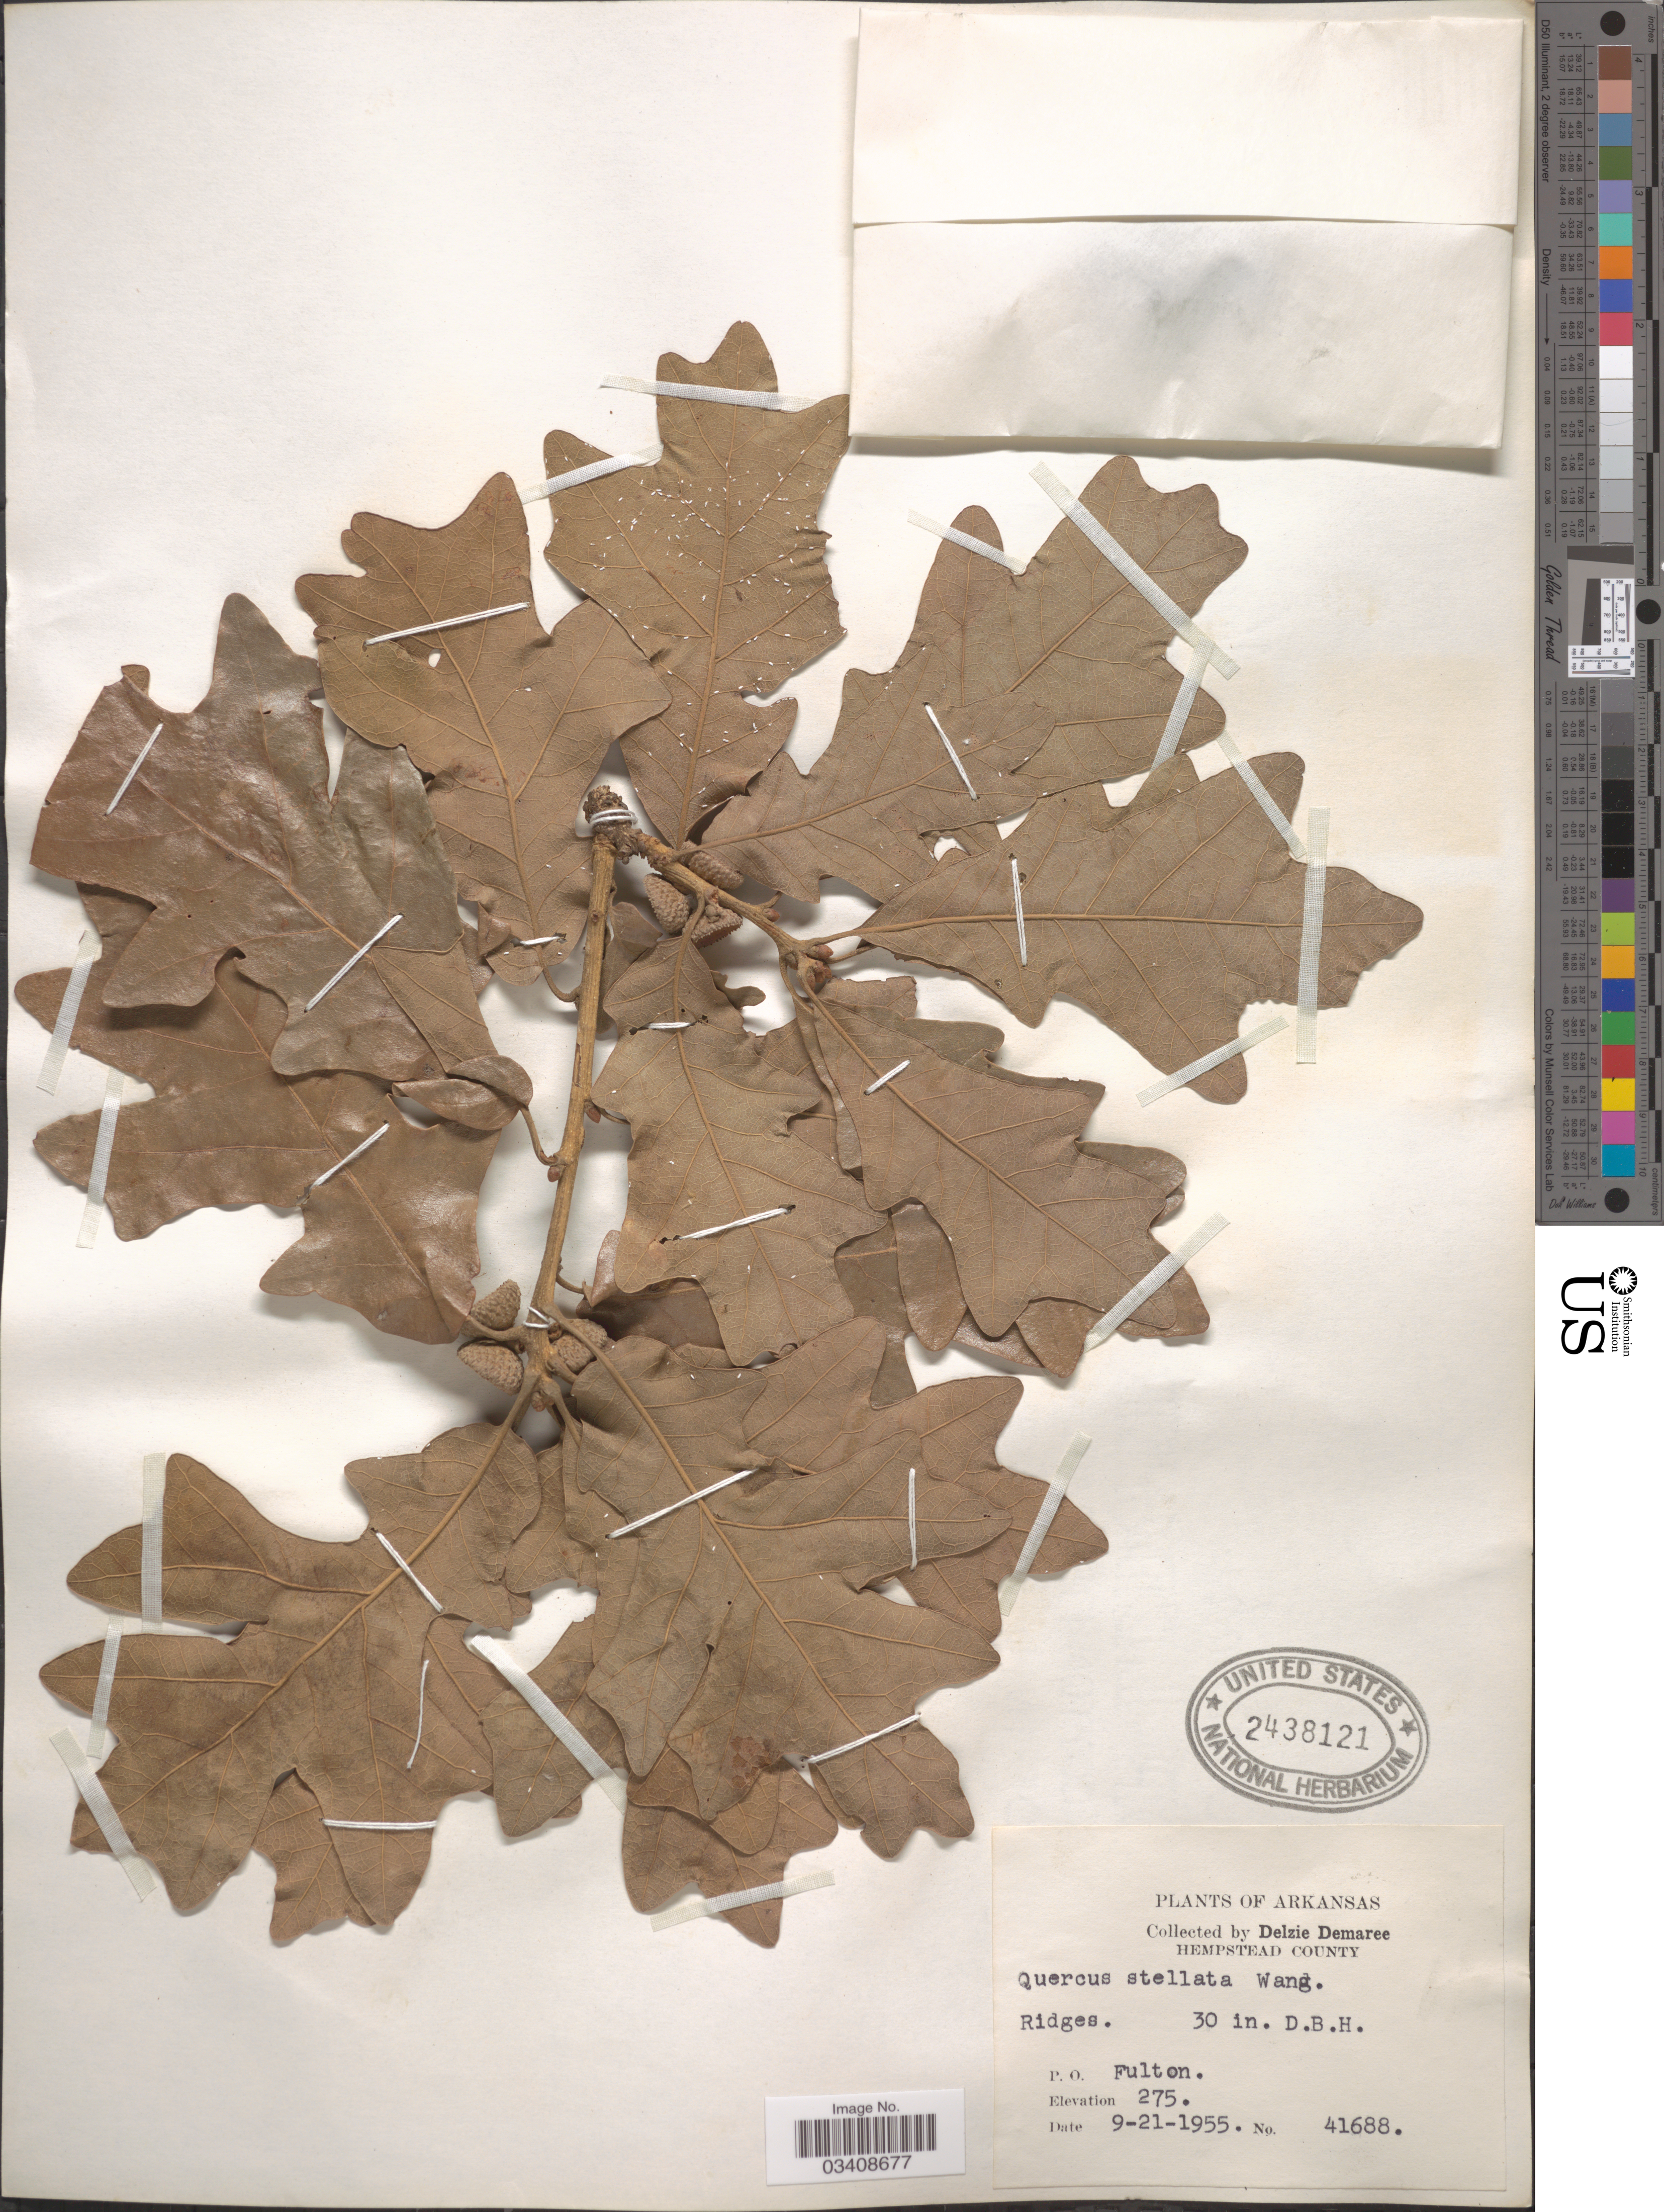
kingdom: Plantae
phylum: Tracheophyta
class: Magnoliopsida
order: Fagales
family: Fagaceae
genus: Quercus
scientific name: Quercus stellata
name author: Wangenh.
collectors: D. Demaree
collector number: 41688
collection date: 1955-09-21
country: United States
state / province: Arkansas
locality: Hempstead County. P. O. Fulton.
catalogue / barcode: US 2438121